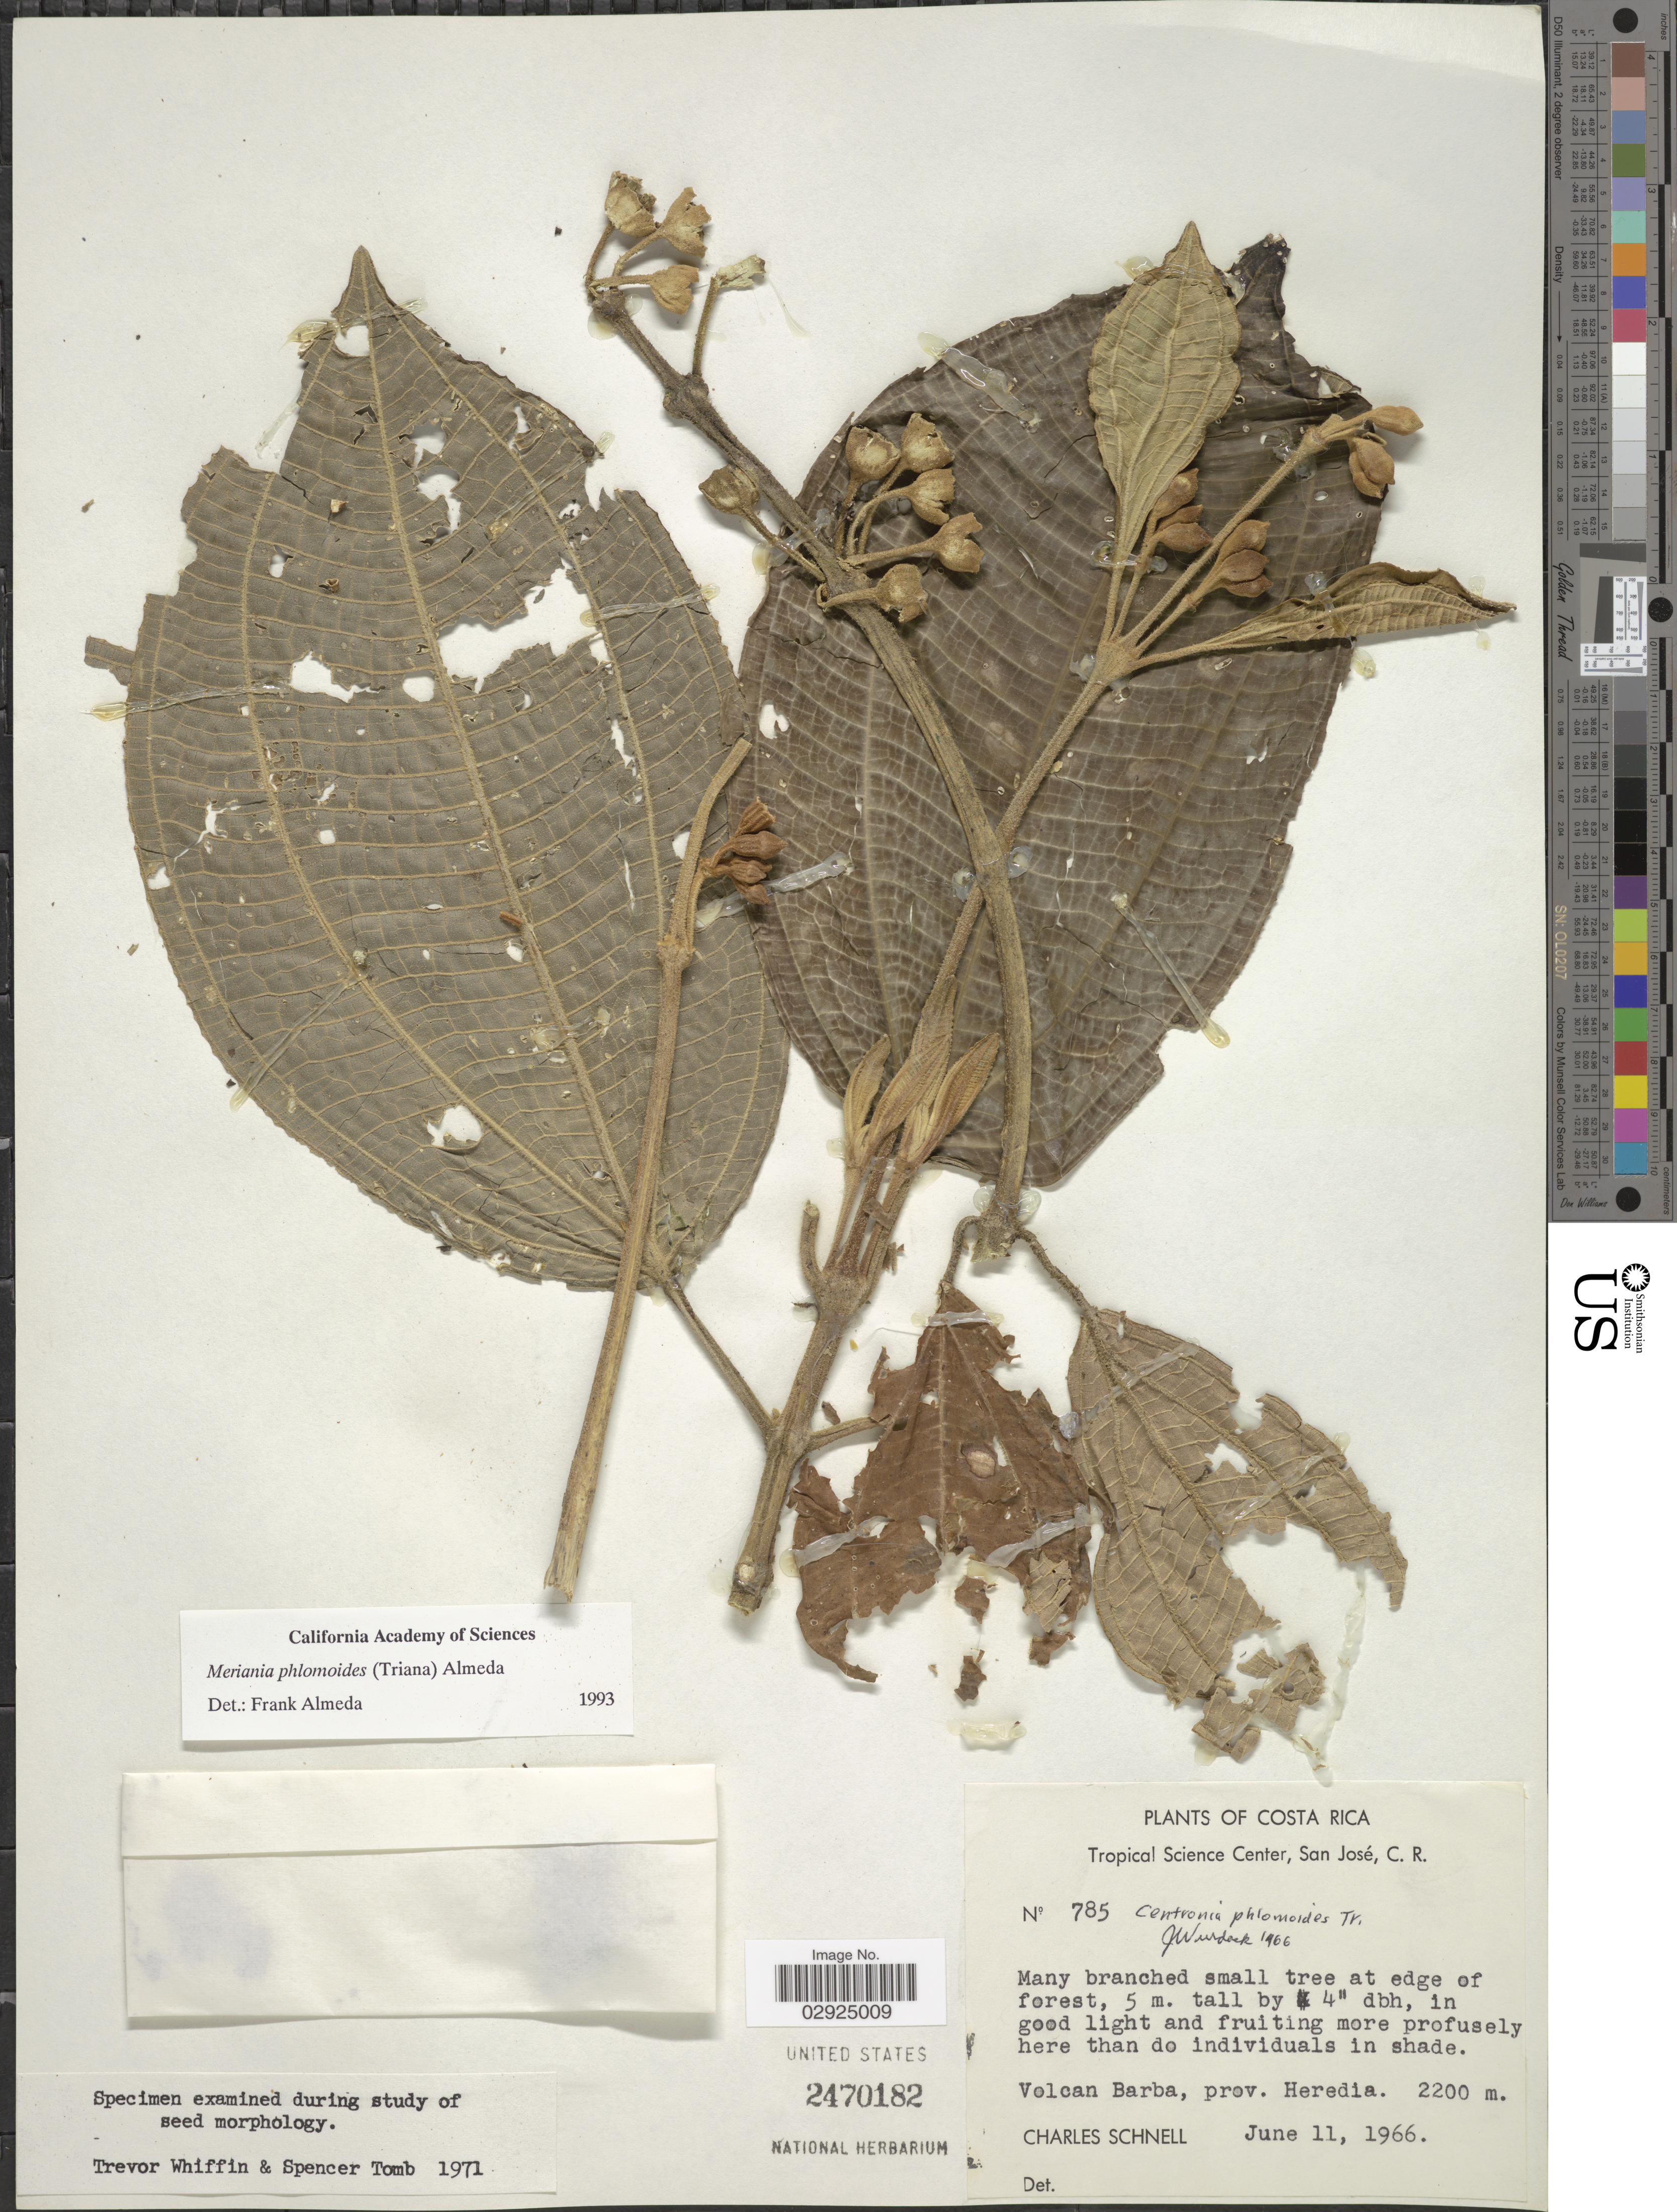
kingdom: Plantae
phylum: Tracheophyta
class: Magnoliopsida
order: Myrtales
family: Melastomataceae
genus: Meriania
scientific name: Meriania phlomoides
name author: (Triana) Almeda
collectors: C. Schnell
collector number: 785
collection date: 1966-06-11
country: Costa Rica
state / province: Heredia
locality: Volcan Barba, prov. Heredia.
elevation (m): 2200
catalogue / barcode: US 2470182